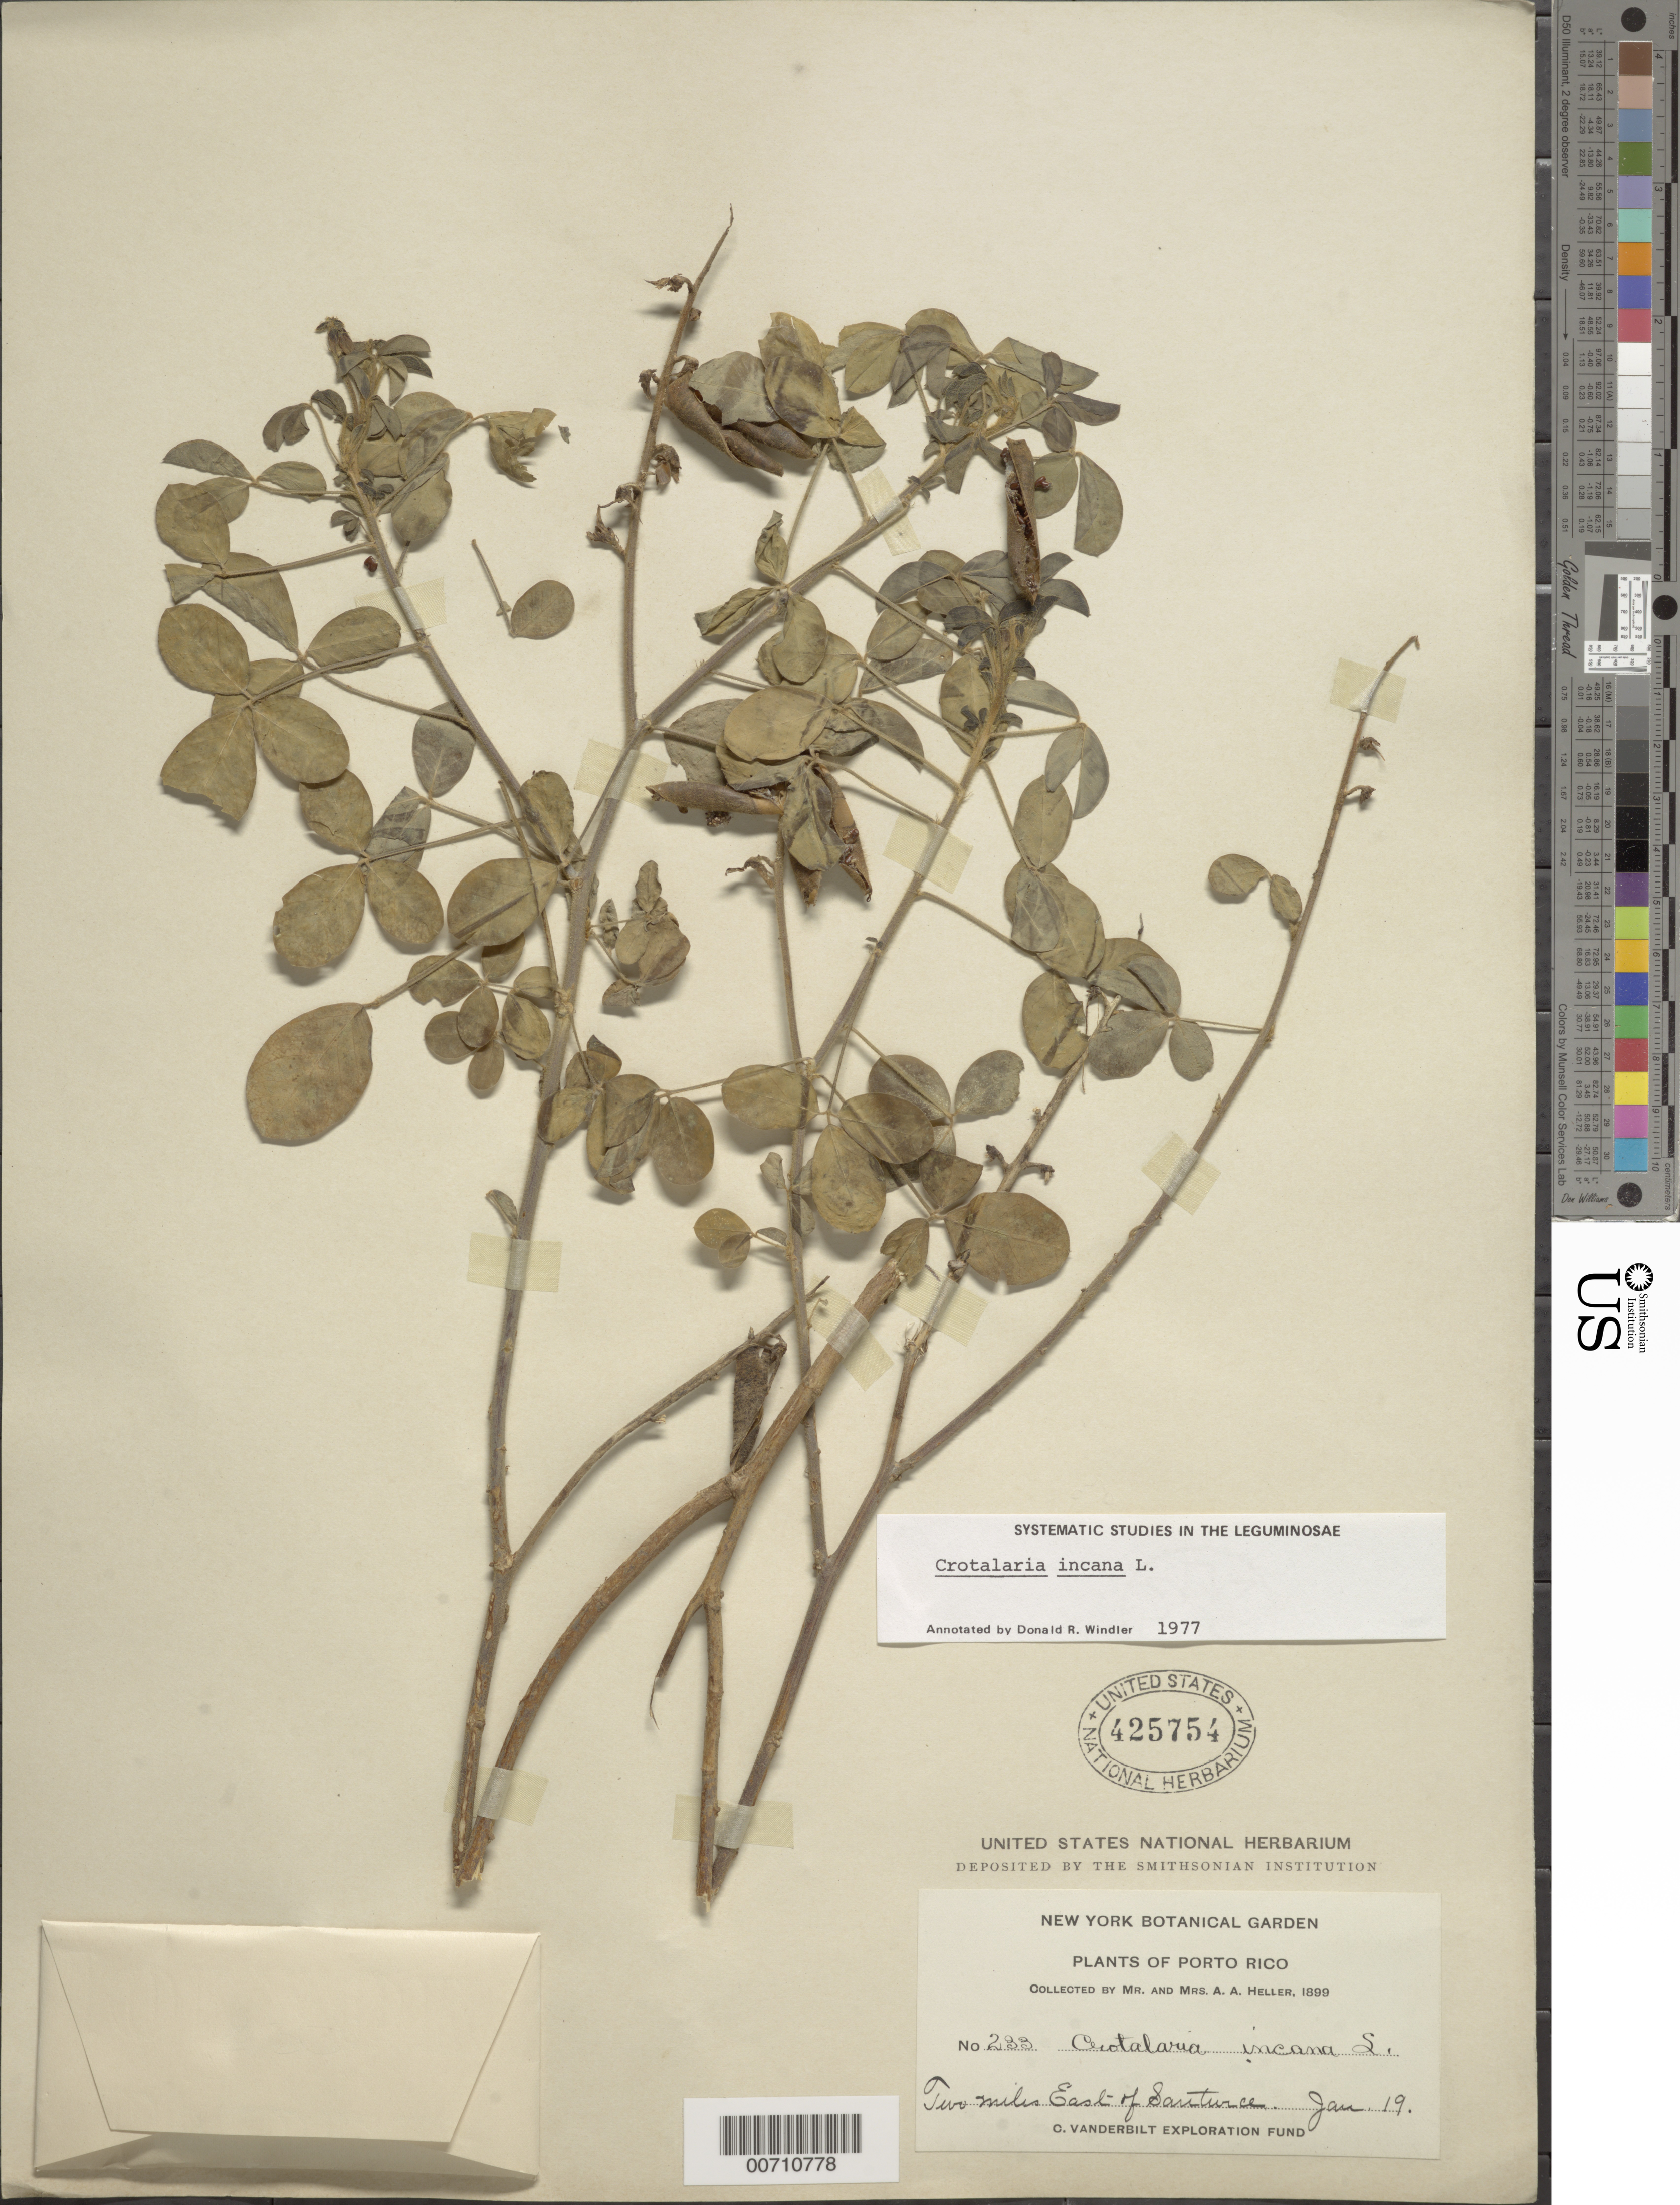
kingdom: Plantae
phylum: Tracheophyta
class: Magnoliopsida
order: Fabales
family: Fabaceae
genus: Crotalaria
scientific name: Crotalaria incana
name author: L.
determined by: Windler, D. R.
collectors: A. A. Heller & -- Heller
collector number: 233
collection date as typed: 19 Jan 1899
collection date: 1899-01-19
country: Puerto Rico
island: Greater Antilles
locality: Santurce, 2 mi E of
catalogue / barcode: US 425754